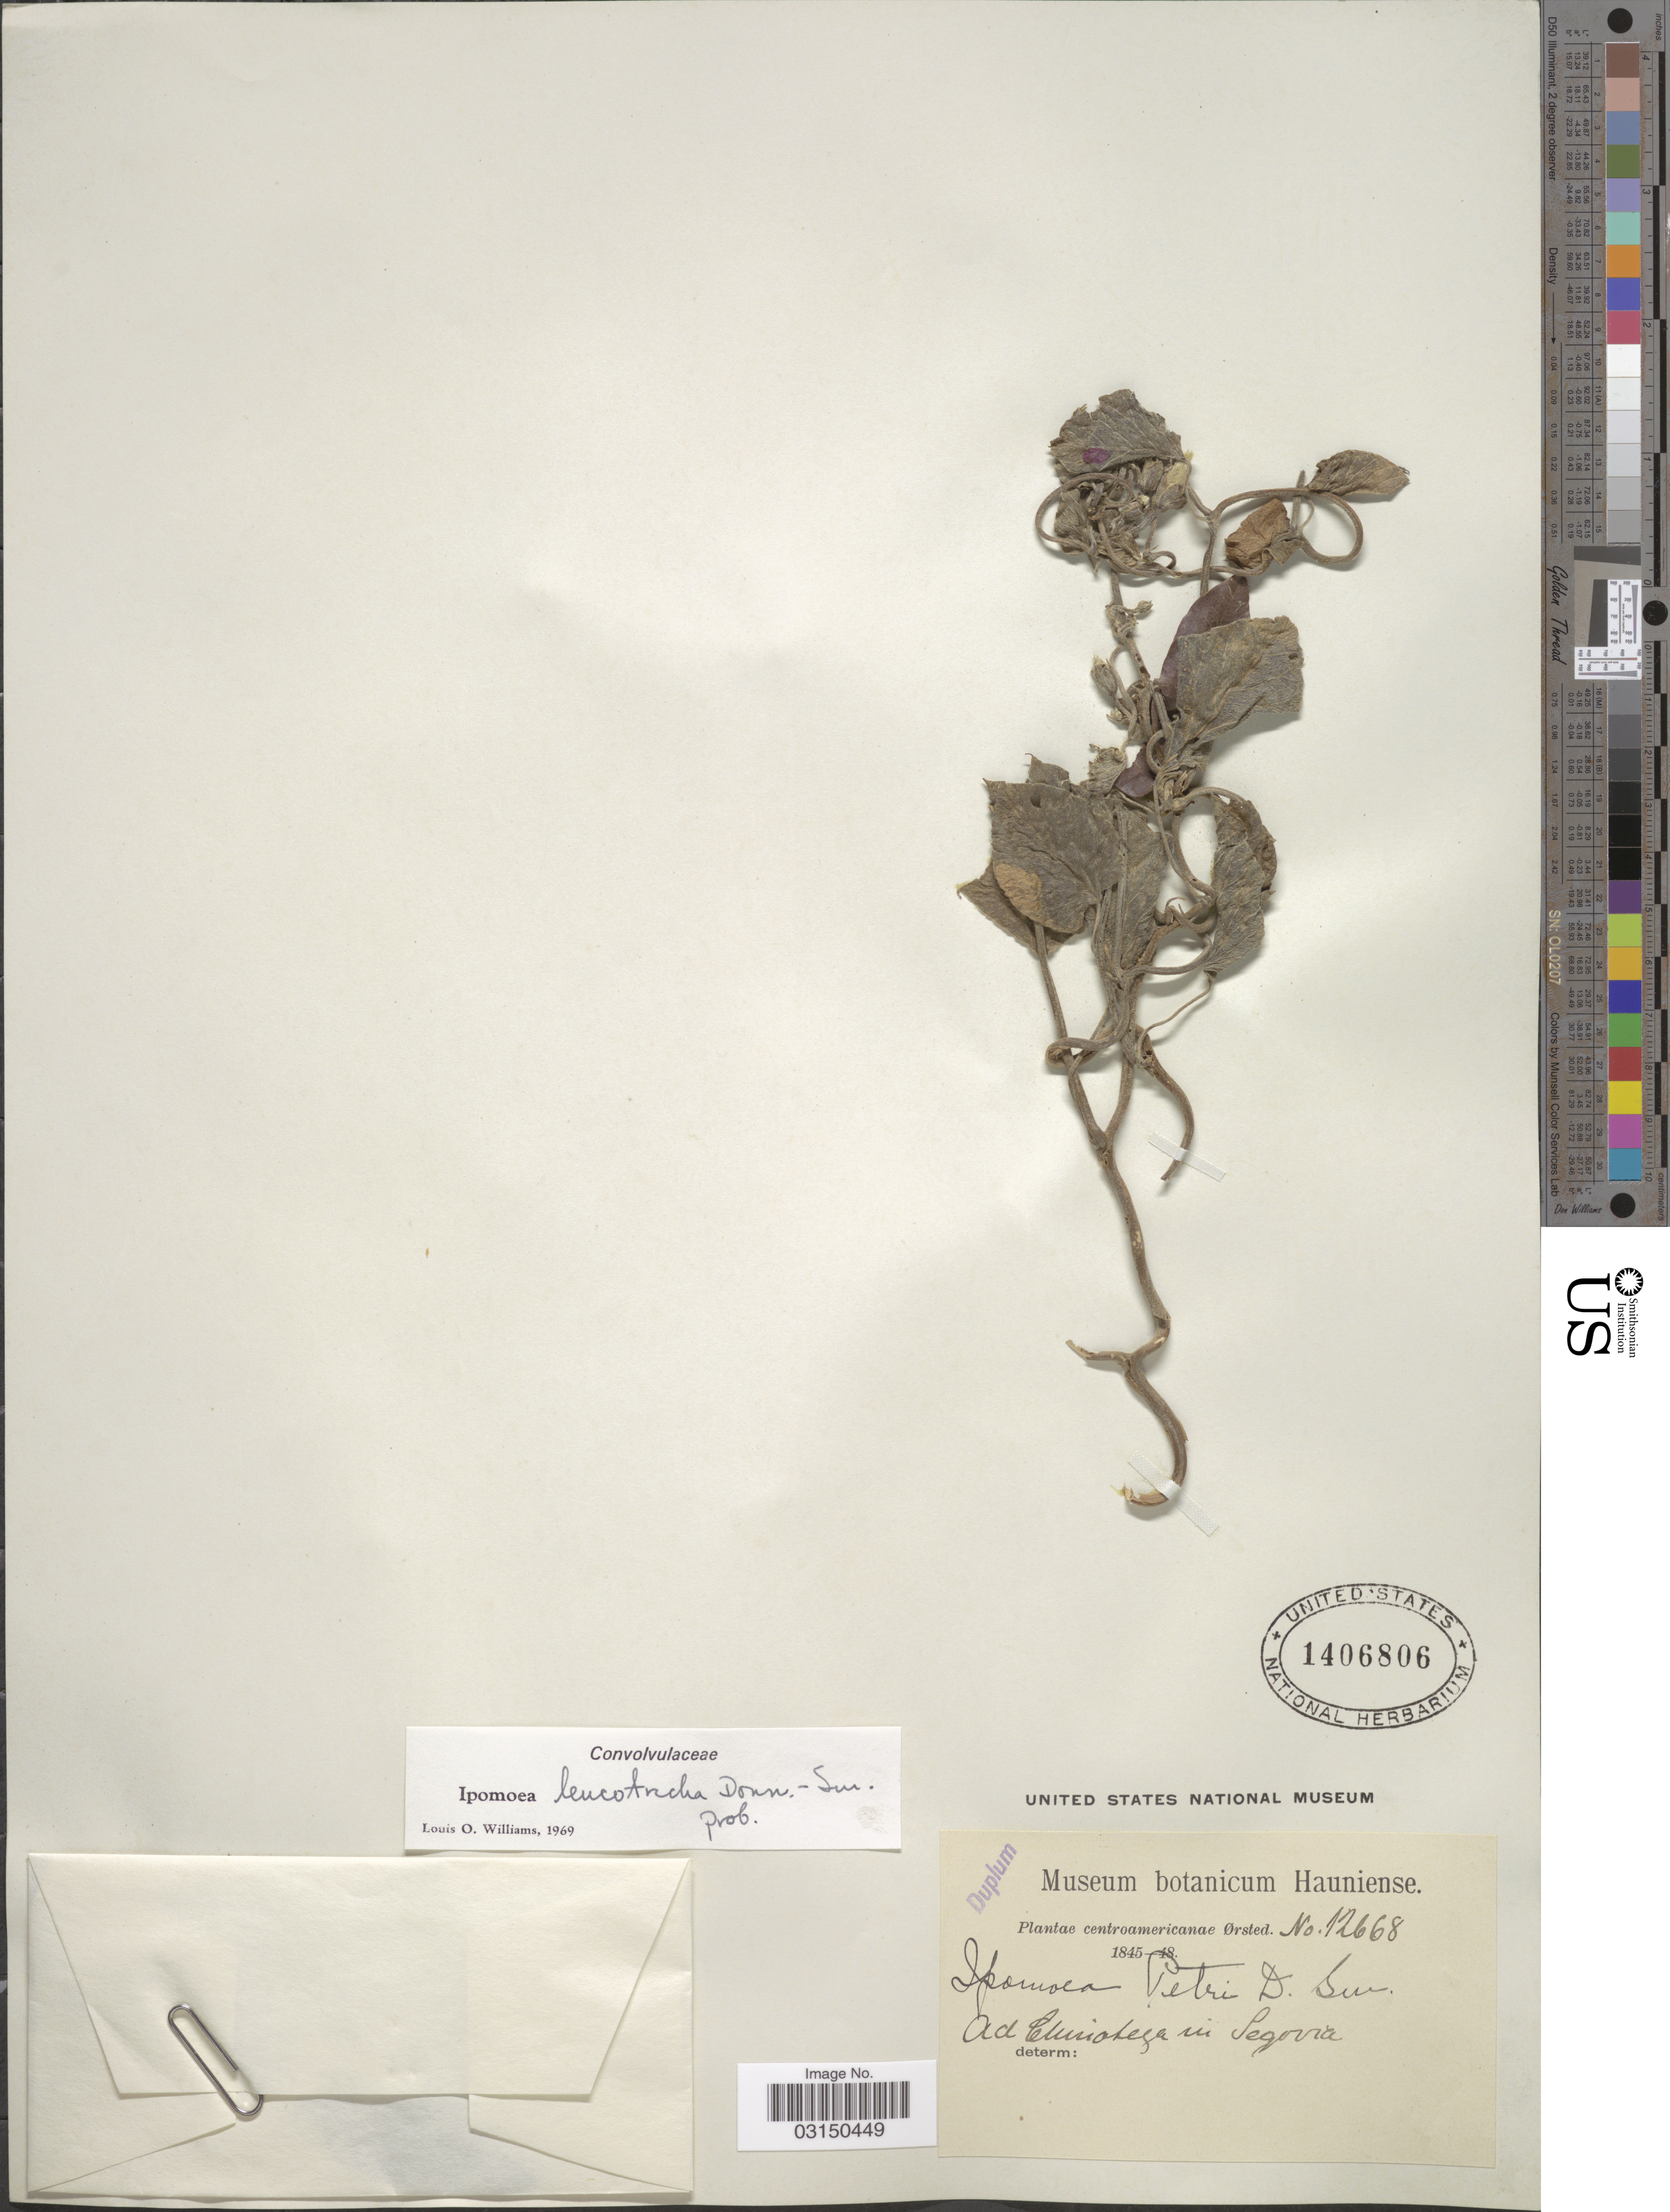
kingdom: Plantae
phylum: Tracheophyta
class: Magnoliopsida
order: Solanales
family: Convolvulaceae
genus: Ipomoea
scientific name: Ipomoea leucotricha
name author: Donn. Sm.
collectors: Ørsted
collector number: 12668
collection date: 1845/1848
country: Nicaragua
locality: Centroamericanae. Ad Cuiriotega in Segovia.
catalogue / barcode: US 1406806